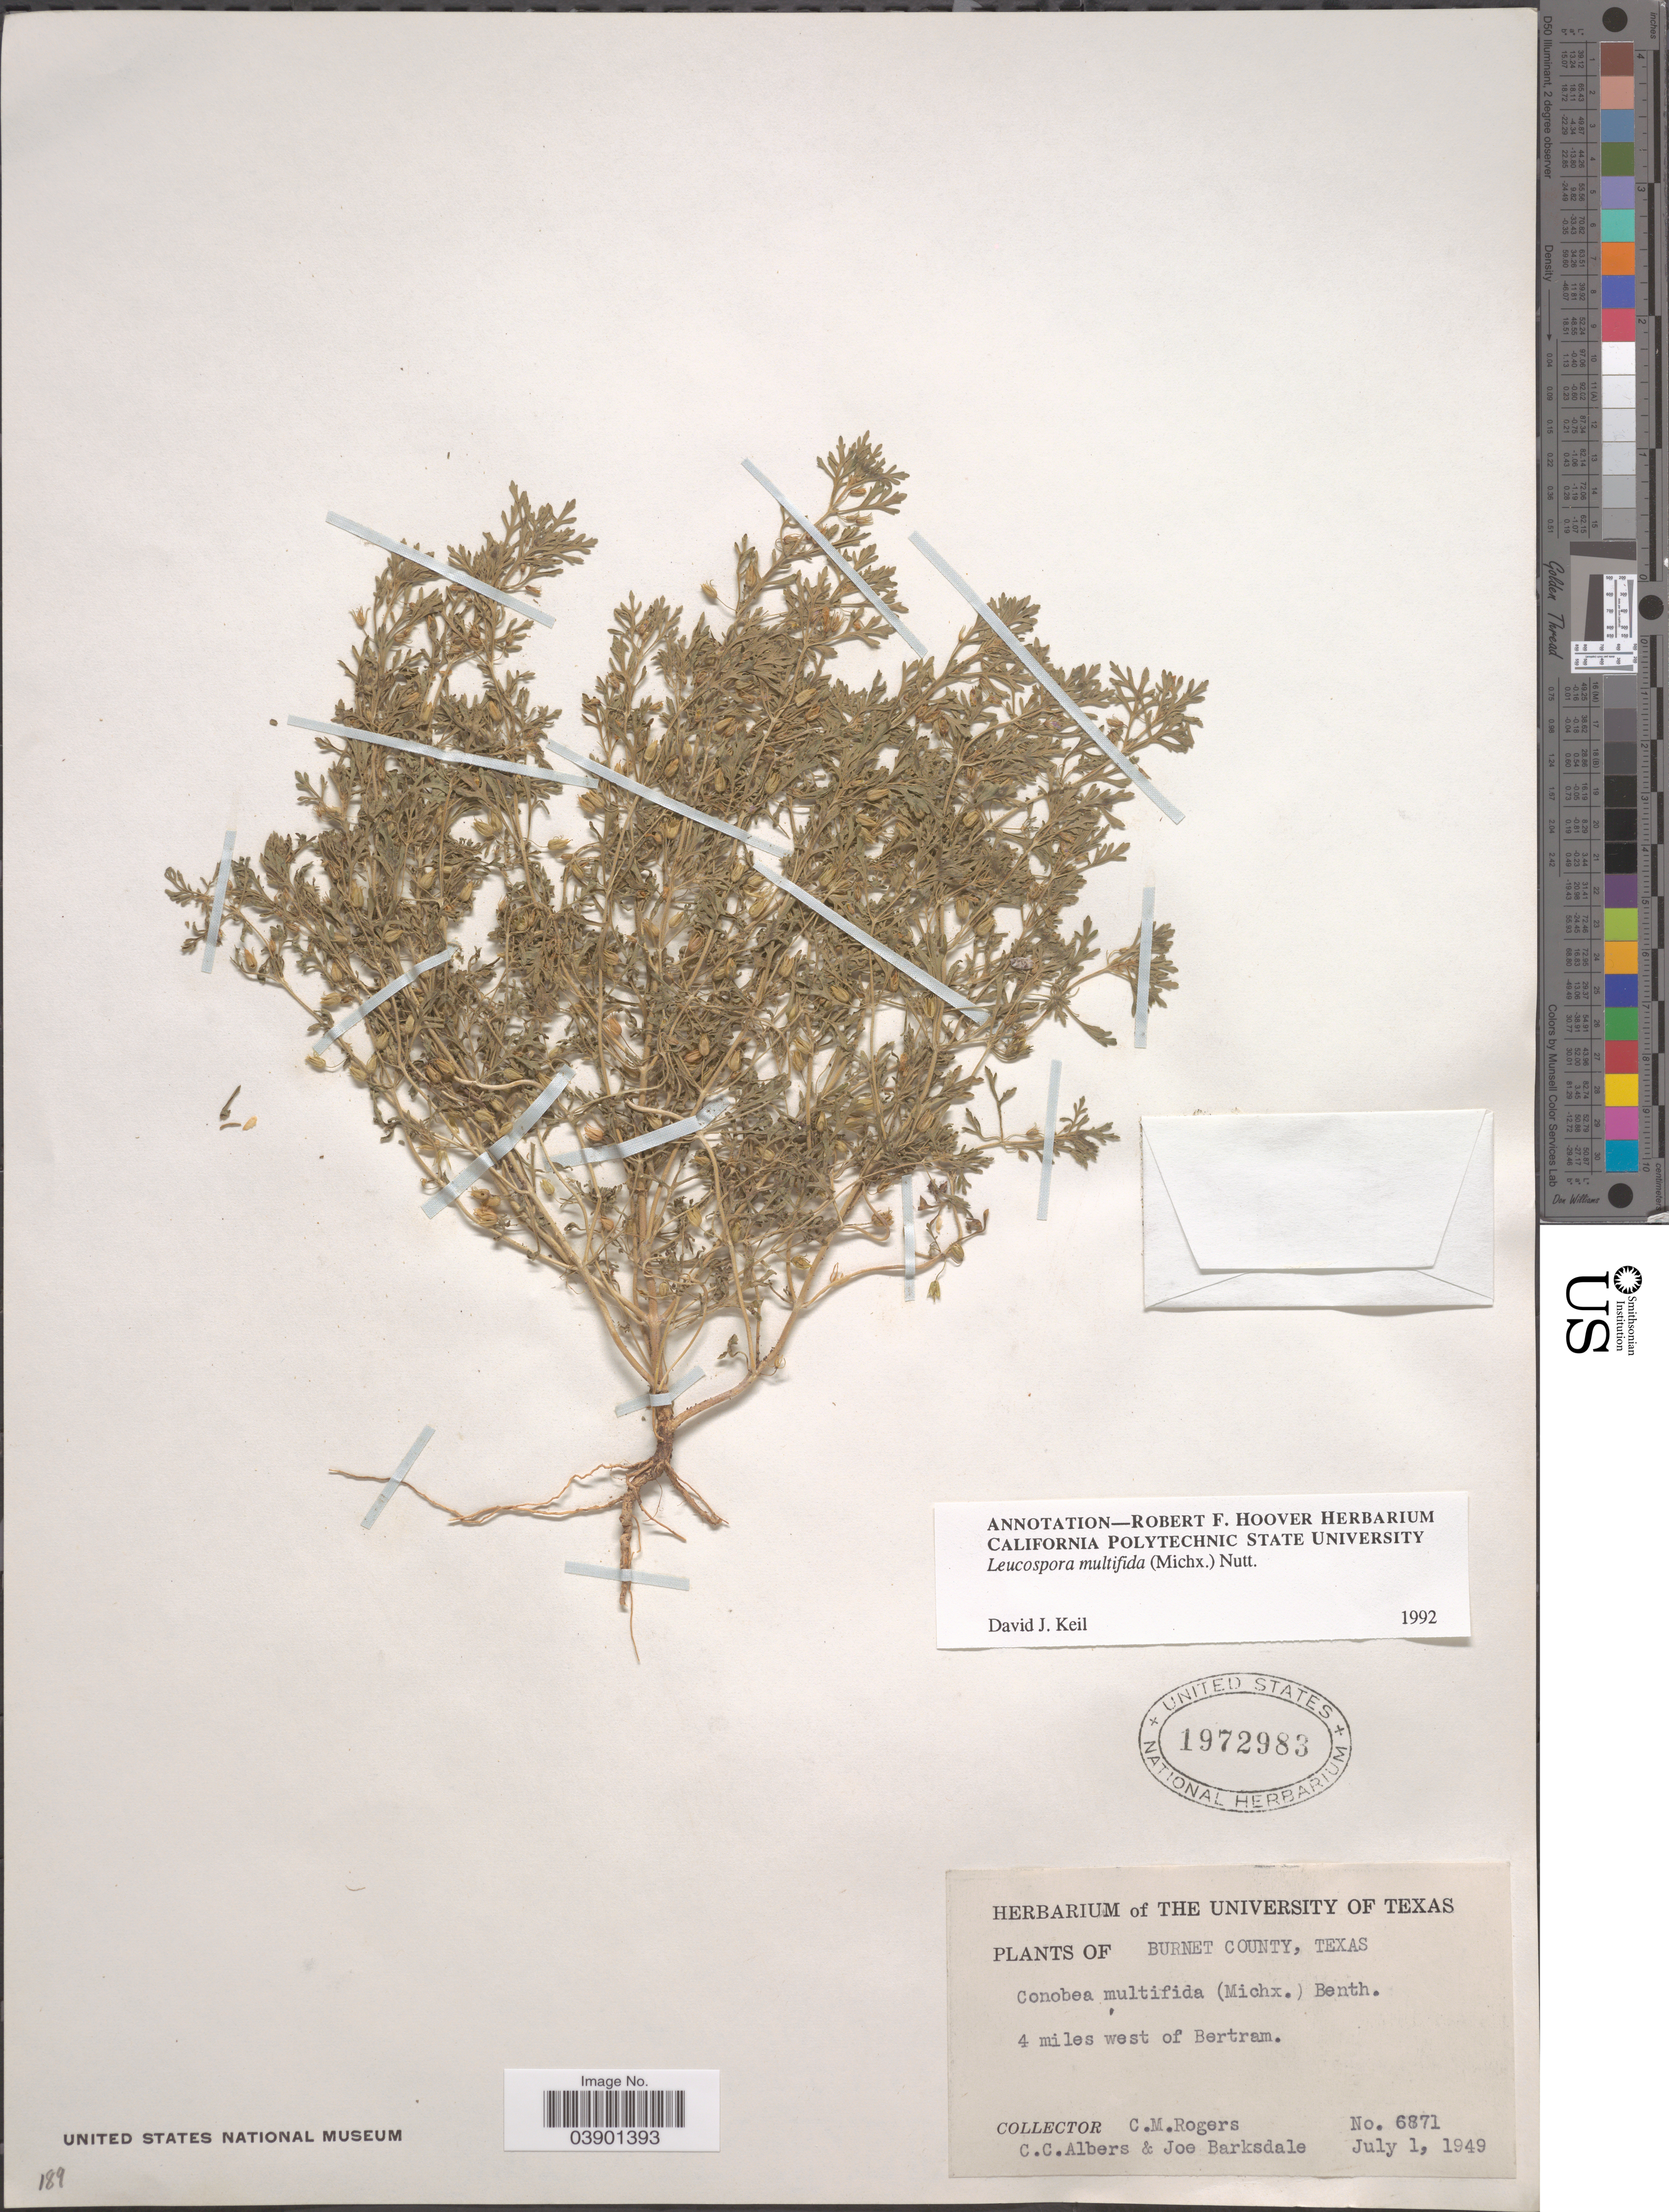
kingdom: Plantae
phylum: Tracheophyta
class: Magnoliopsida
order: Lamiales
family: Plantaginaceae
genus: Leucospora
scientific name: Leucospora multifida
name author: (Michx.) Nutt.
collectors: C. M. Rogers, C. Albers & J. Barksdale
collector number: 6871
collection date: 1949-07-01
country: United States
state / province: Texas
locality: Burnet County. 4 miles west of Bertram.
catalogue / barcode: US 1972983